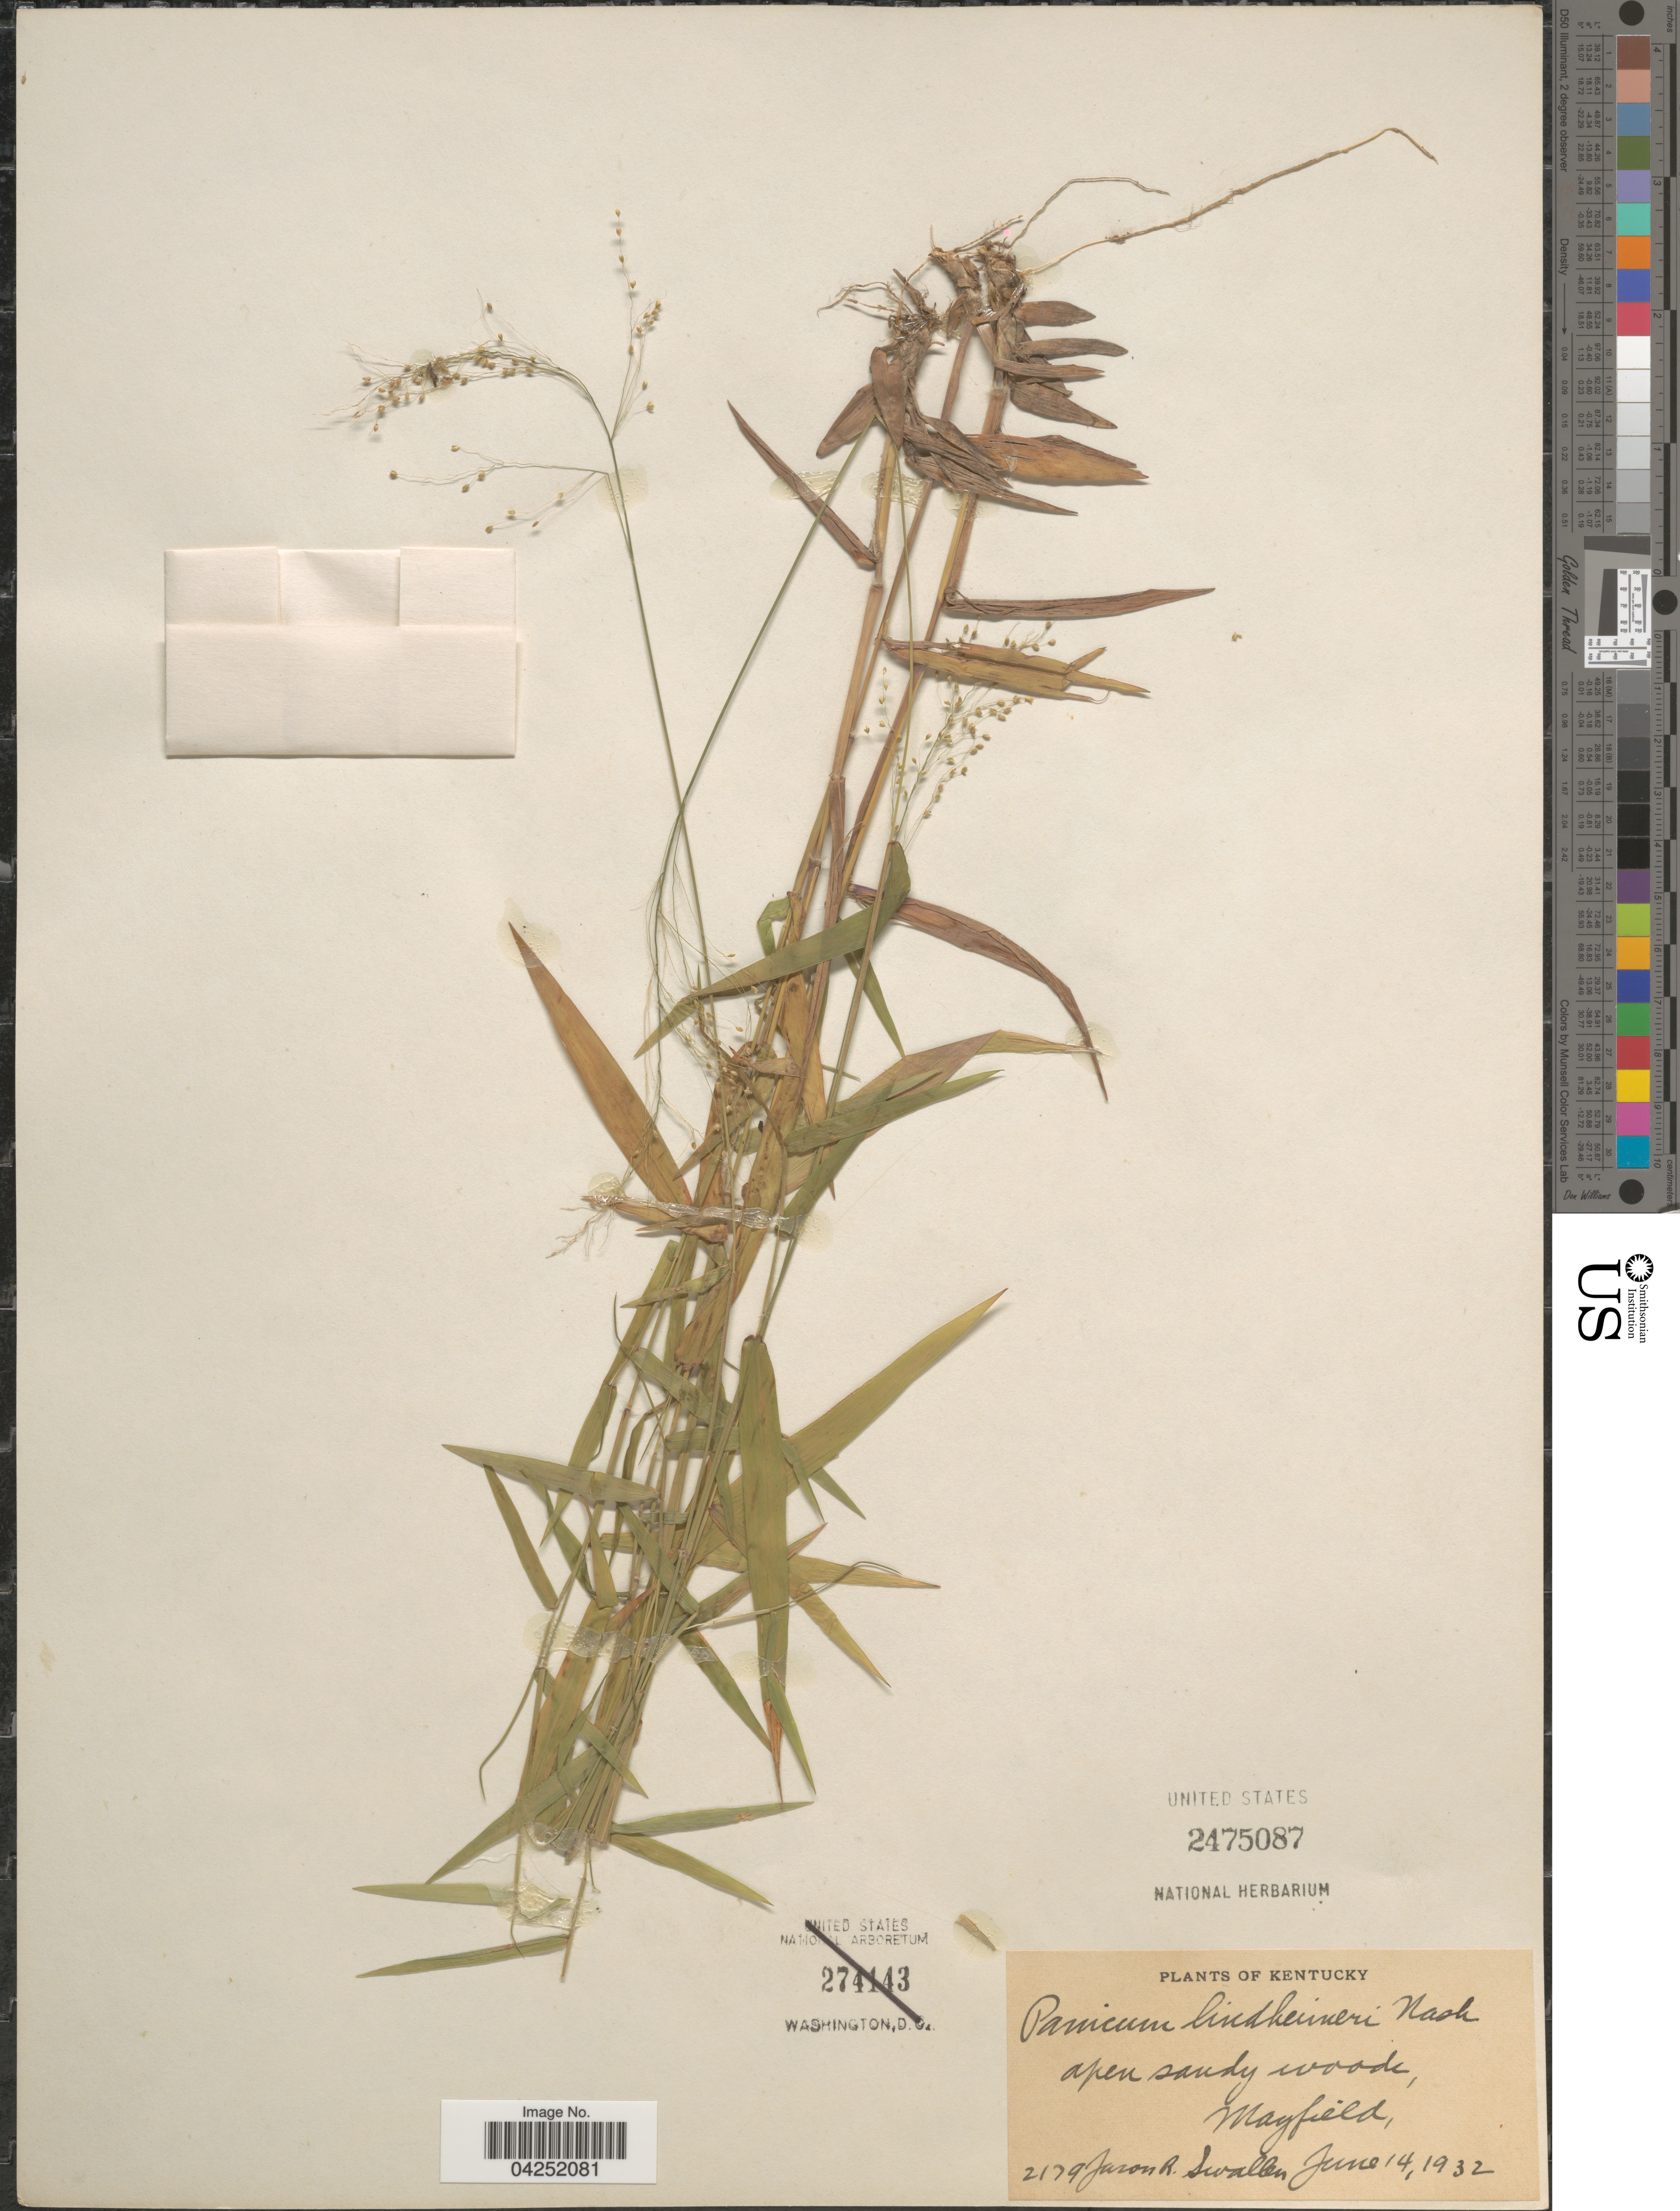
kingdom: Plantae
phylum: Tracheophyta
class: Liliopsida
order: Poales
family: Poaceae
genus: Dichanthelium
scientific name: Dichanthelium acuminatum var. lindheimeri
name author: (Nash) Gould & C.A. Clark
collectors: J. R. Swallen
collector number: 2179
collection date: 1932-06-14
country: United States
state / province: Kentucky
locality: Open sandy woods, Mayfield.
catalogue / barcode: US 2475087